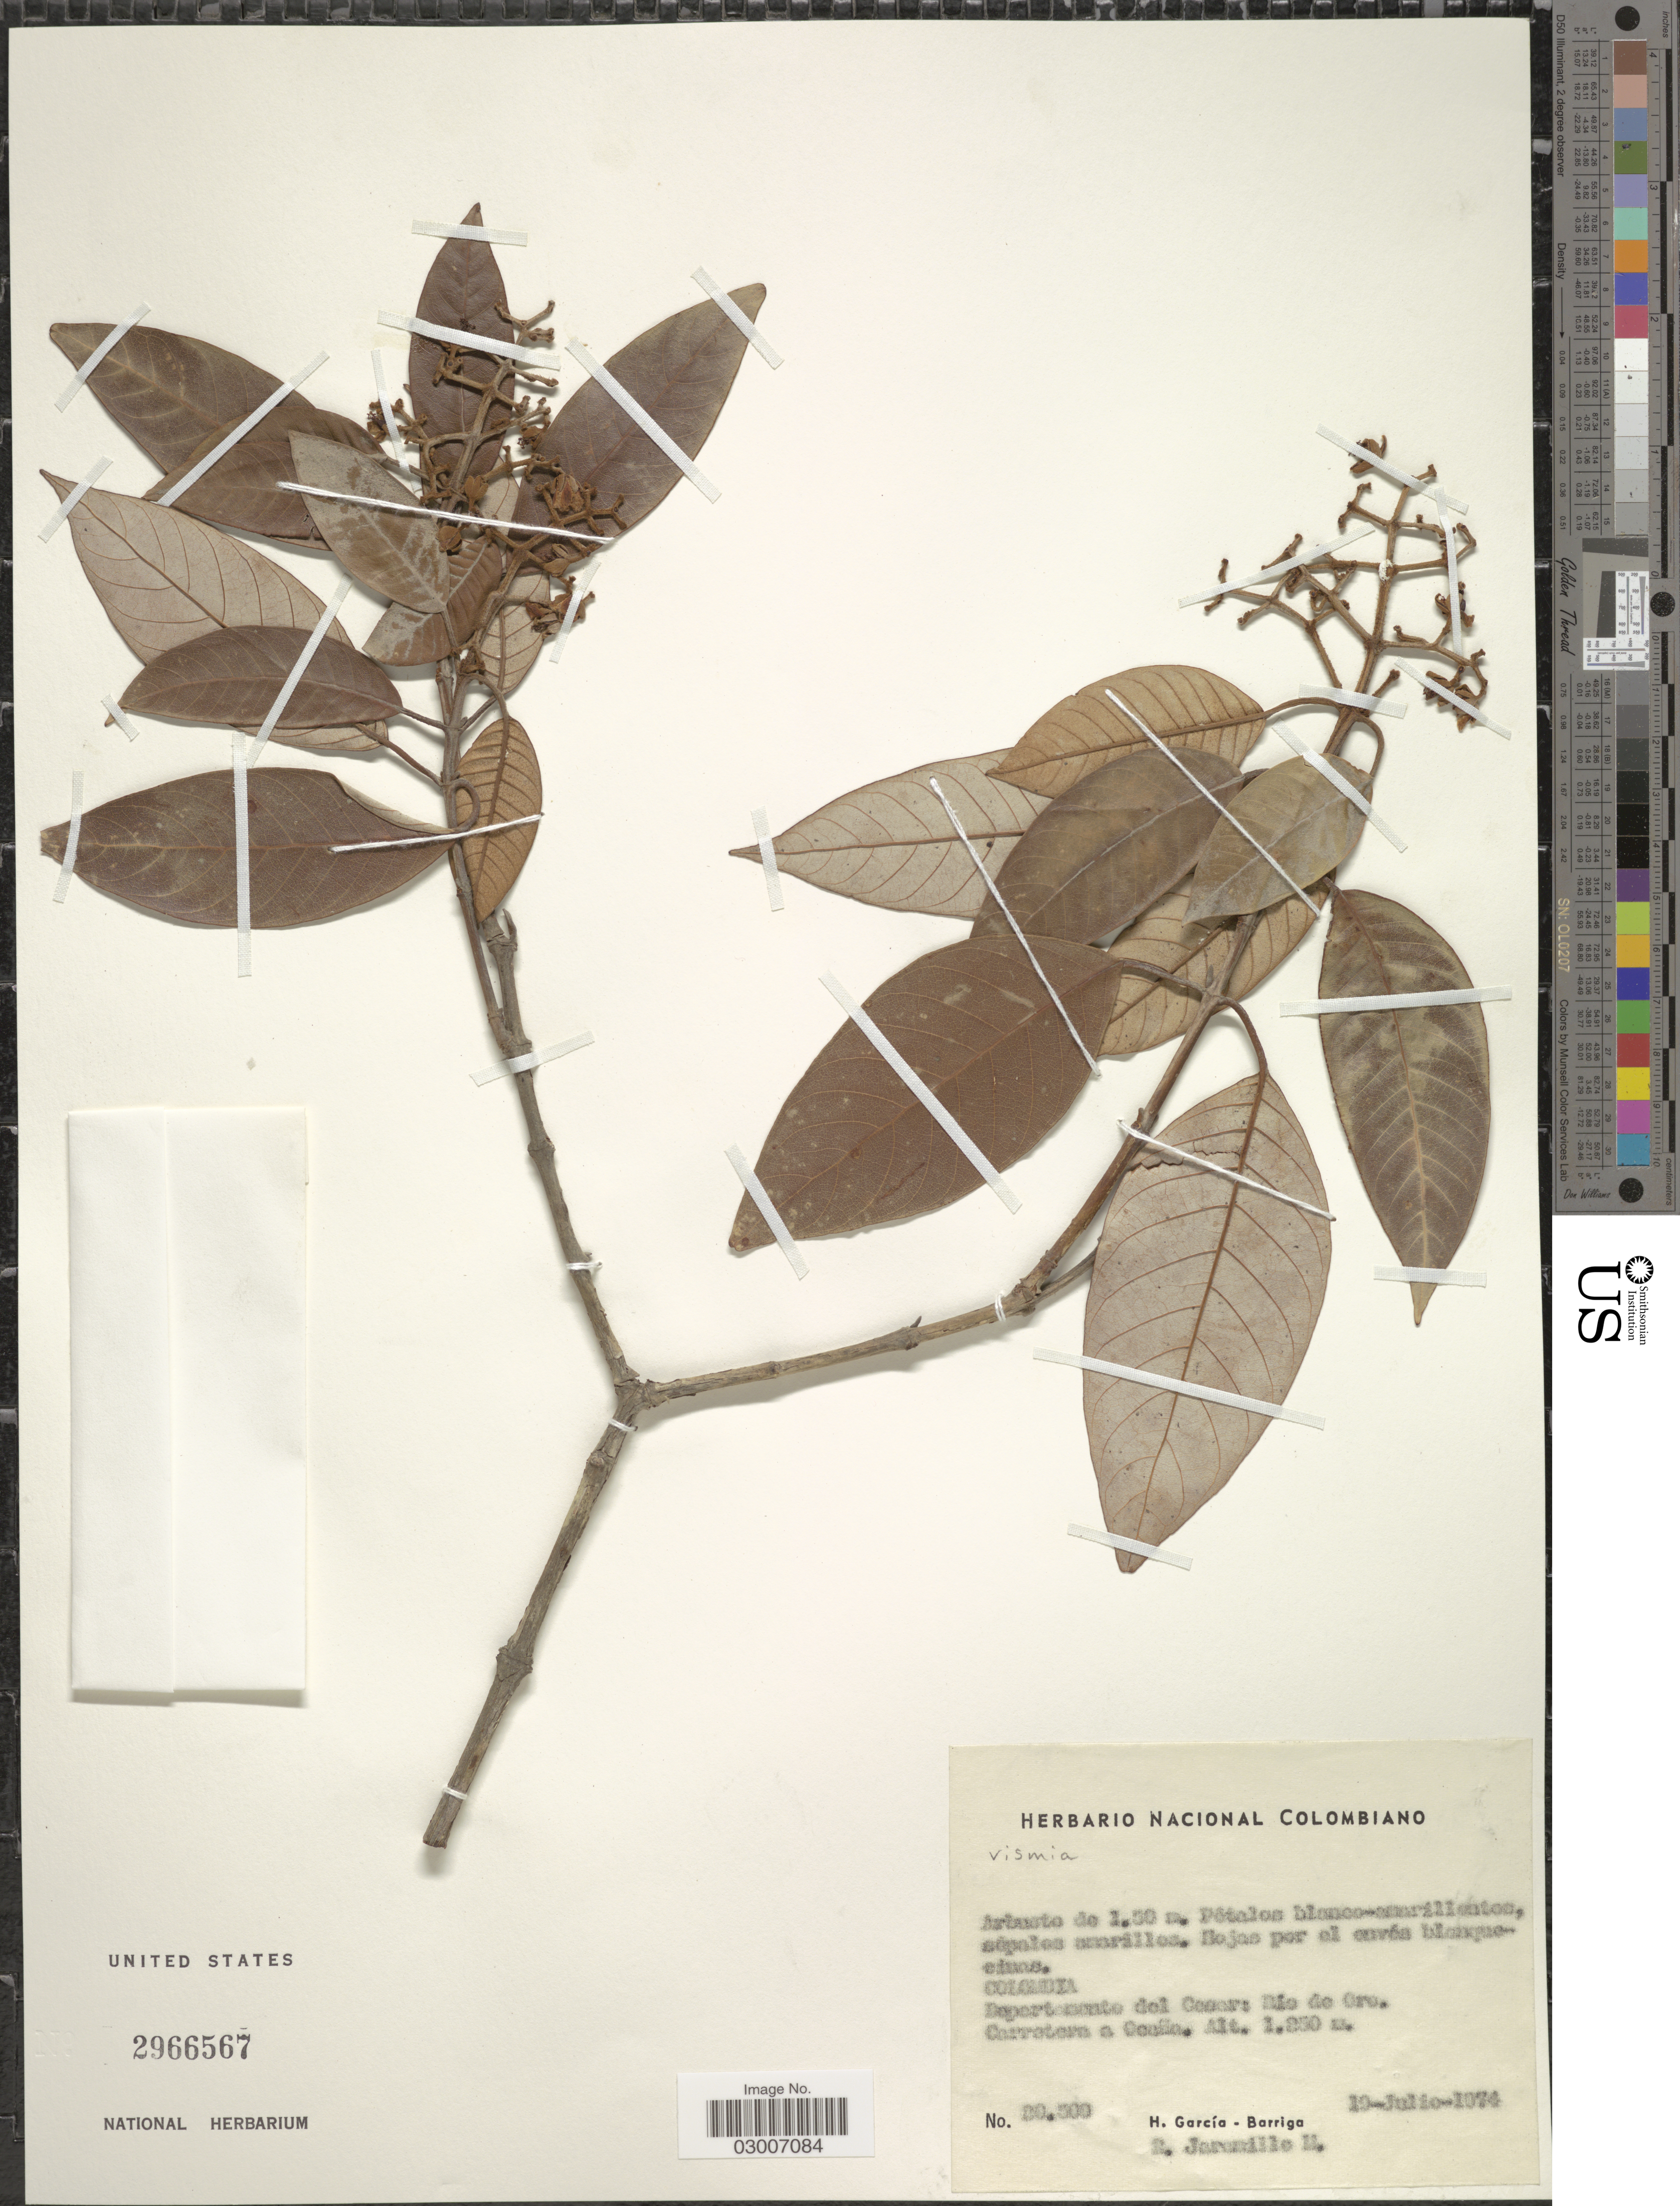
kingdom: Plantae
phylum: Tracheophyta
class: Magnoliopsida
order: Malpighiales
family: Hypericaceae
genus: Vismia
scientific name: Vismia sp.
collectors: H. García Barriga & R. Jaramillo M.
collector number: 20500*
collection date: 1974-07-19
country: Colombia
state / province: Cesar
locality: Departamento del Cesar: Rio de Oro. Carretera a Ocaña.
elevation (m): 1250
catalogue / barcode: US 2966567